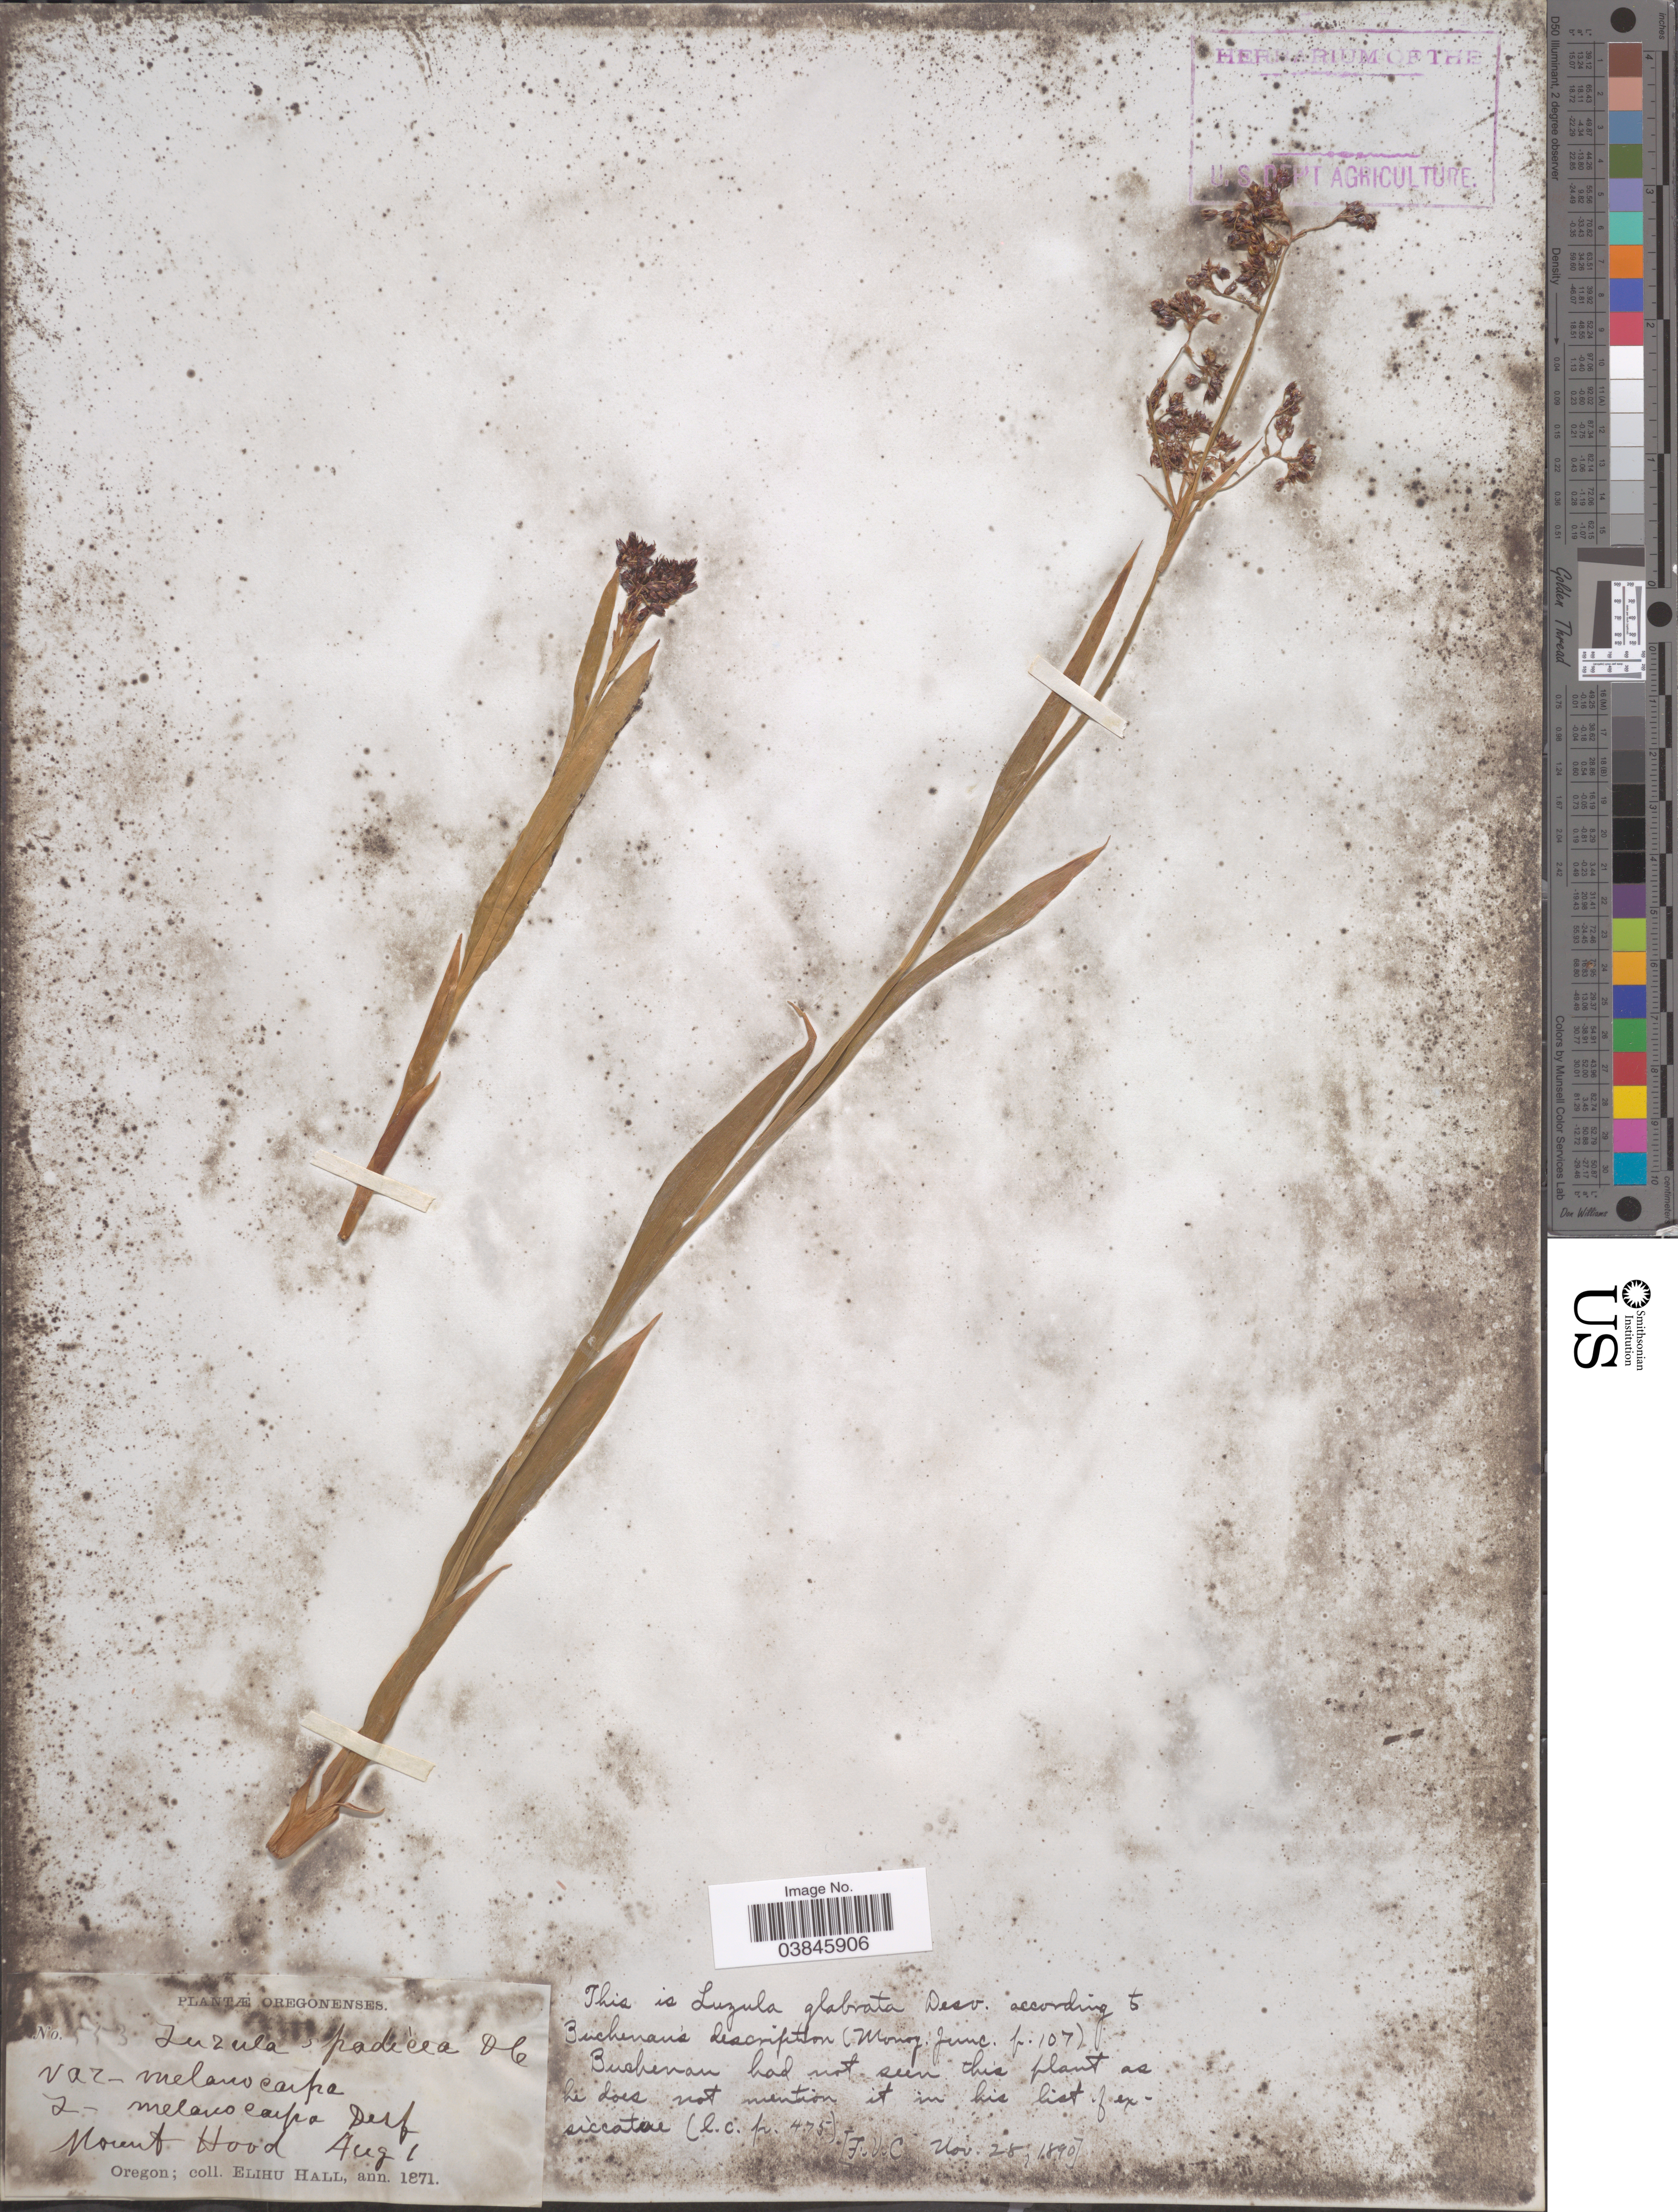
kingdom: Plantae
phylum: Tracheophyta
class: Liliopsida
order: Poales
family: Juncaceae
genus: Luzula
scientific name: Luzula glabrata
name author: (Hoppe) Desv.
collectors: E. Hall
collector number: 553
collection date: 1871-08-01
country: United States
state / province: Oregon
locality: Mount Hood.